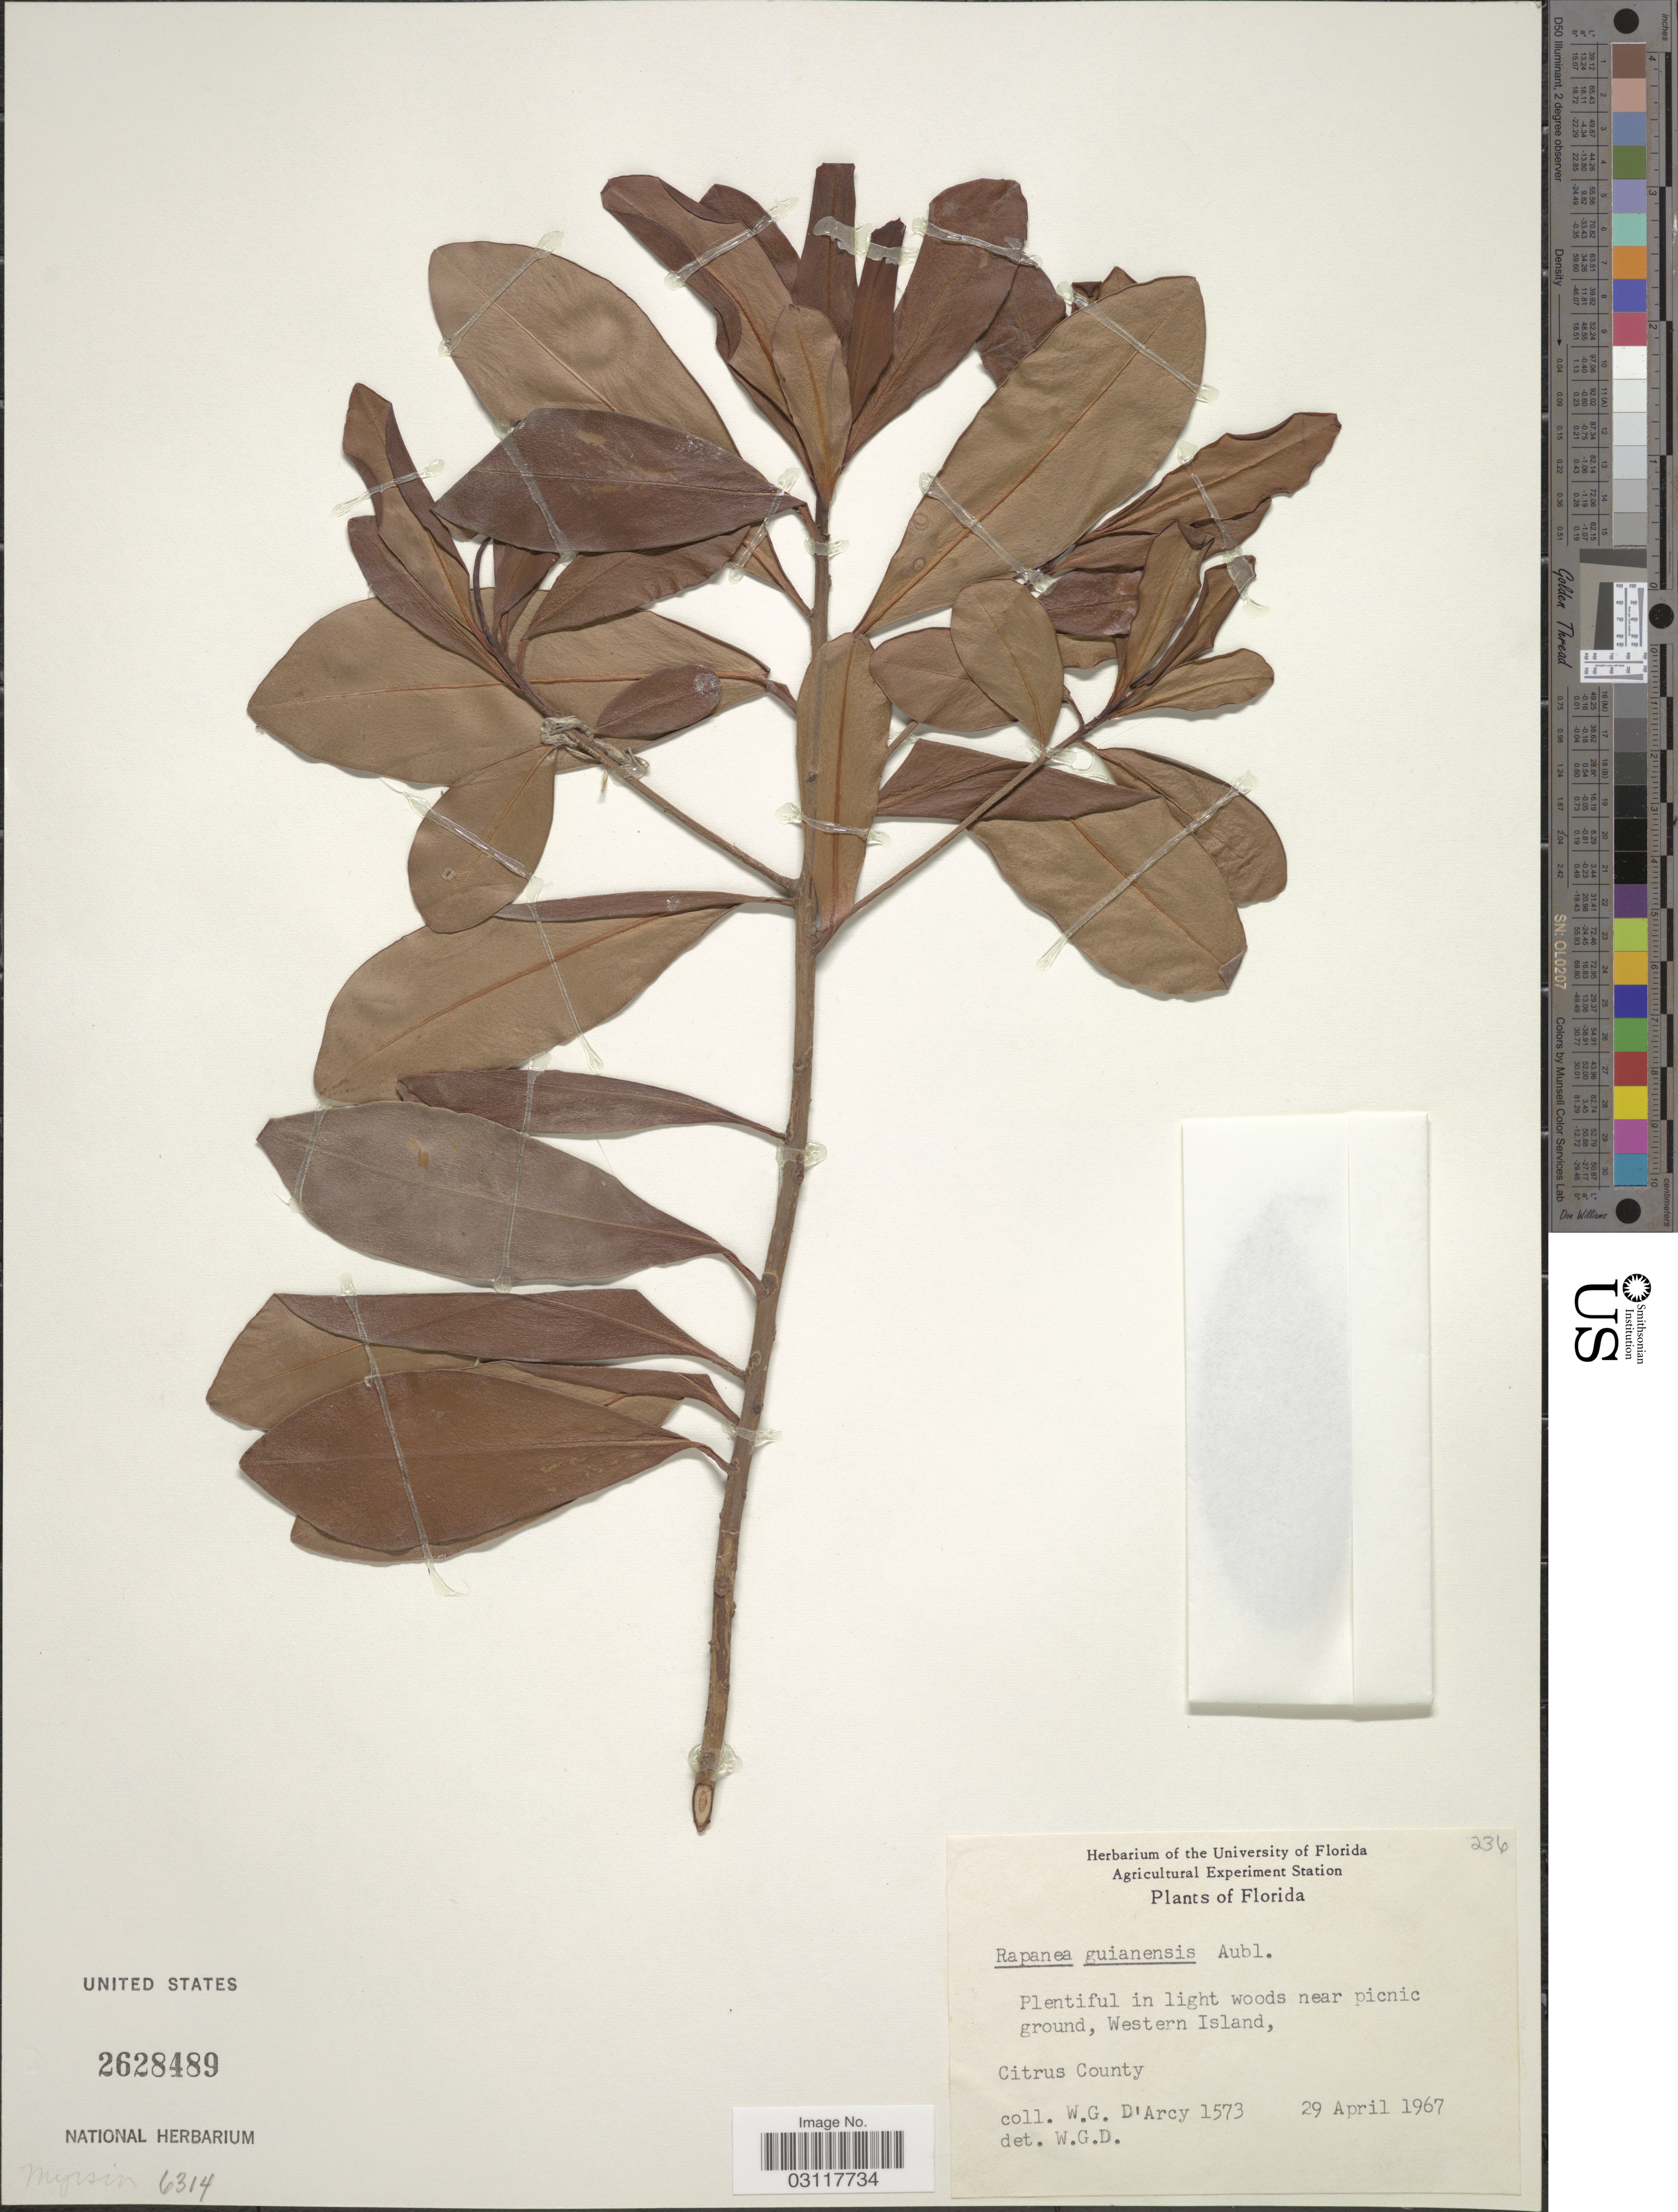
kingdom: Plantae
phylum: Tracheophyta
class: Magnoliopsida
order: Ericales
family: Primulaceae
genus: Rapanea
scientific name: Rapanea guianensis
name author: Aubl.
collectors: W. G. D'Arcy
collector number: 1573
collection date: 1967-04-29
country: United States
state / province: Florida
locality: Plentiful in light woods near picnic ground, Western Island, Citrus County.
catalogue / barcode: US 2628489